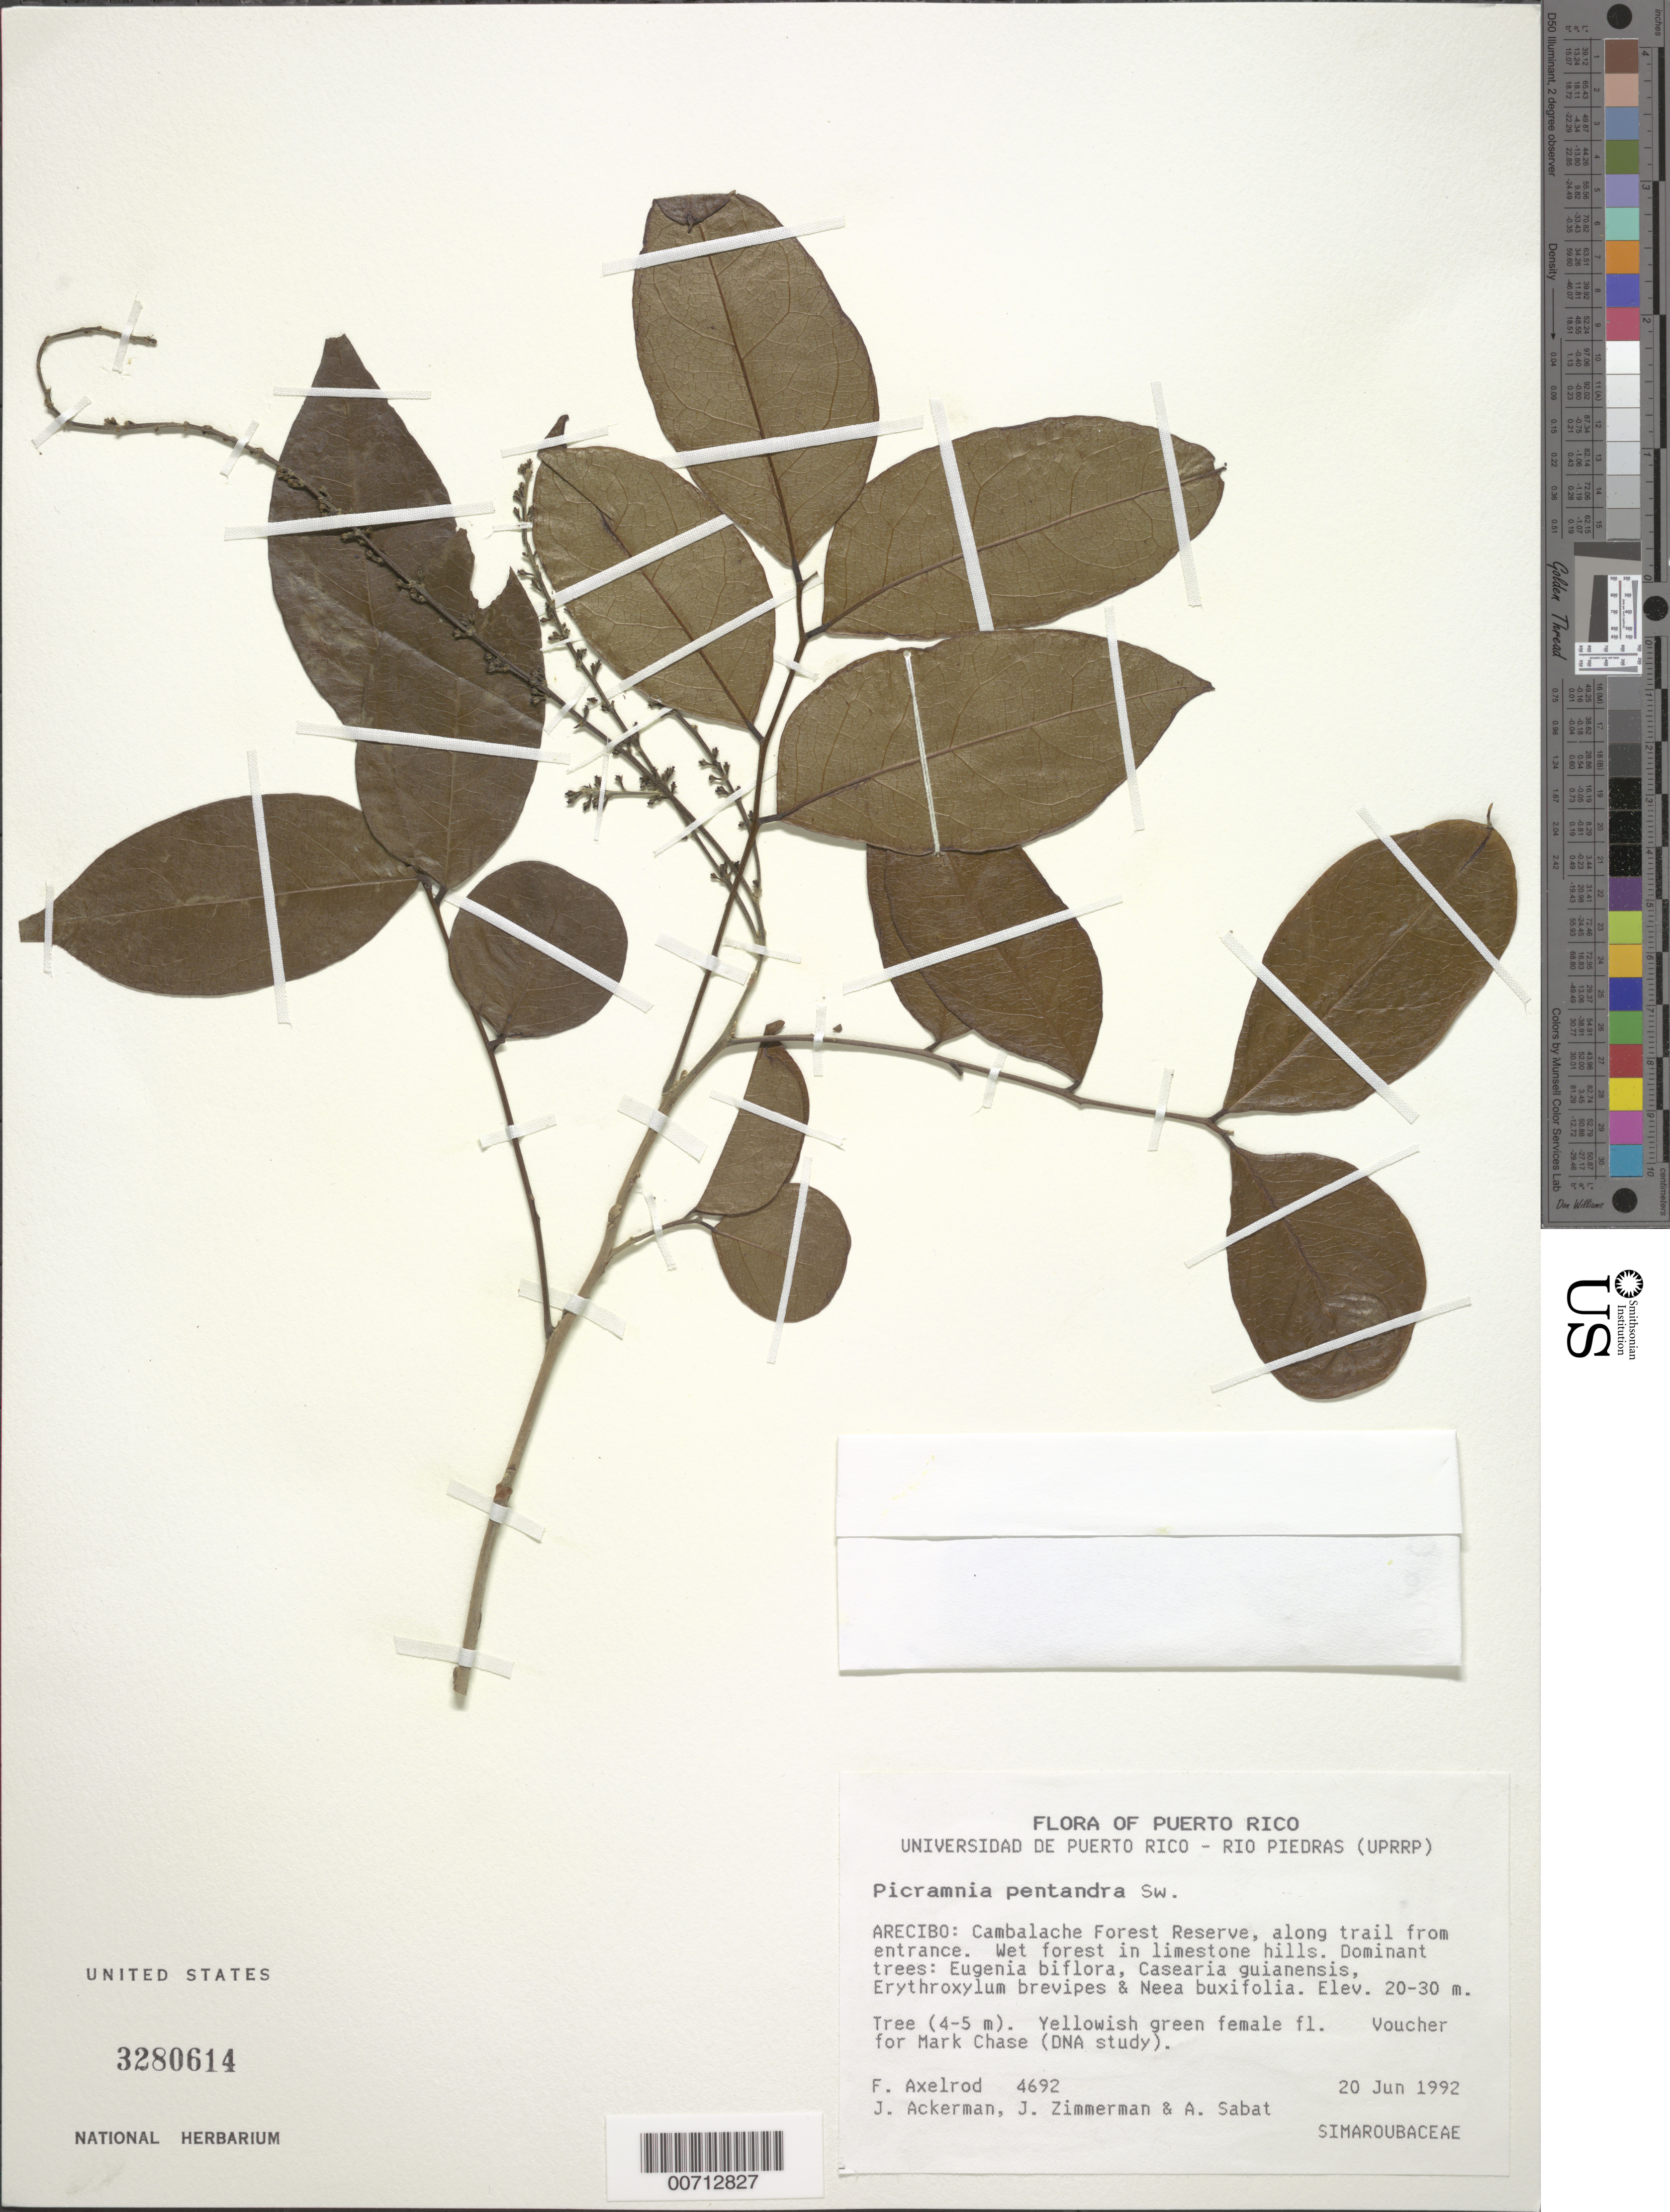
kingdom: Plantae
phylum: Tracheophyta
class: Magnoliopsida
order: Picramniales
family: Picramniaceae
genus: Picramnia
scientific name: Picramnia pentandra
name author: Sw.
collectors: F. S. Axelrod, J. D. Ackerman, J. Zimmerman & A. Sabat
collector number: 4692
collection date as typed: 20 Jun 1992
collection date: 1992-06-20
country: Puerto Rico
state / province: Arecibo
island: Greater Antilles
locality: Cambalache Forest Reserve, along trail from entrance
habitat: Wet forest in limestone hills; Dominant trees: Eugenia biflora, Casearia guianensis, Erythroxylum brevipes & Neea buxifolia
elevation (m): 20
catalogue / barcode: US 3280614